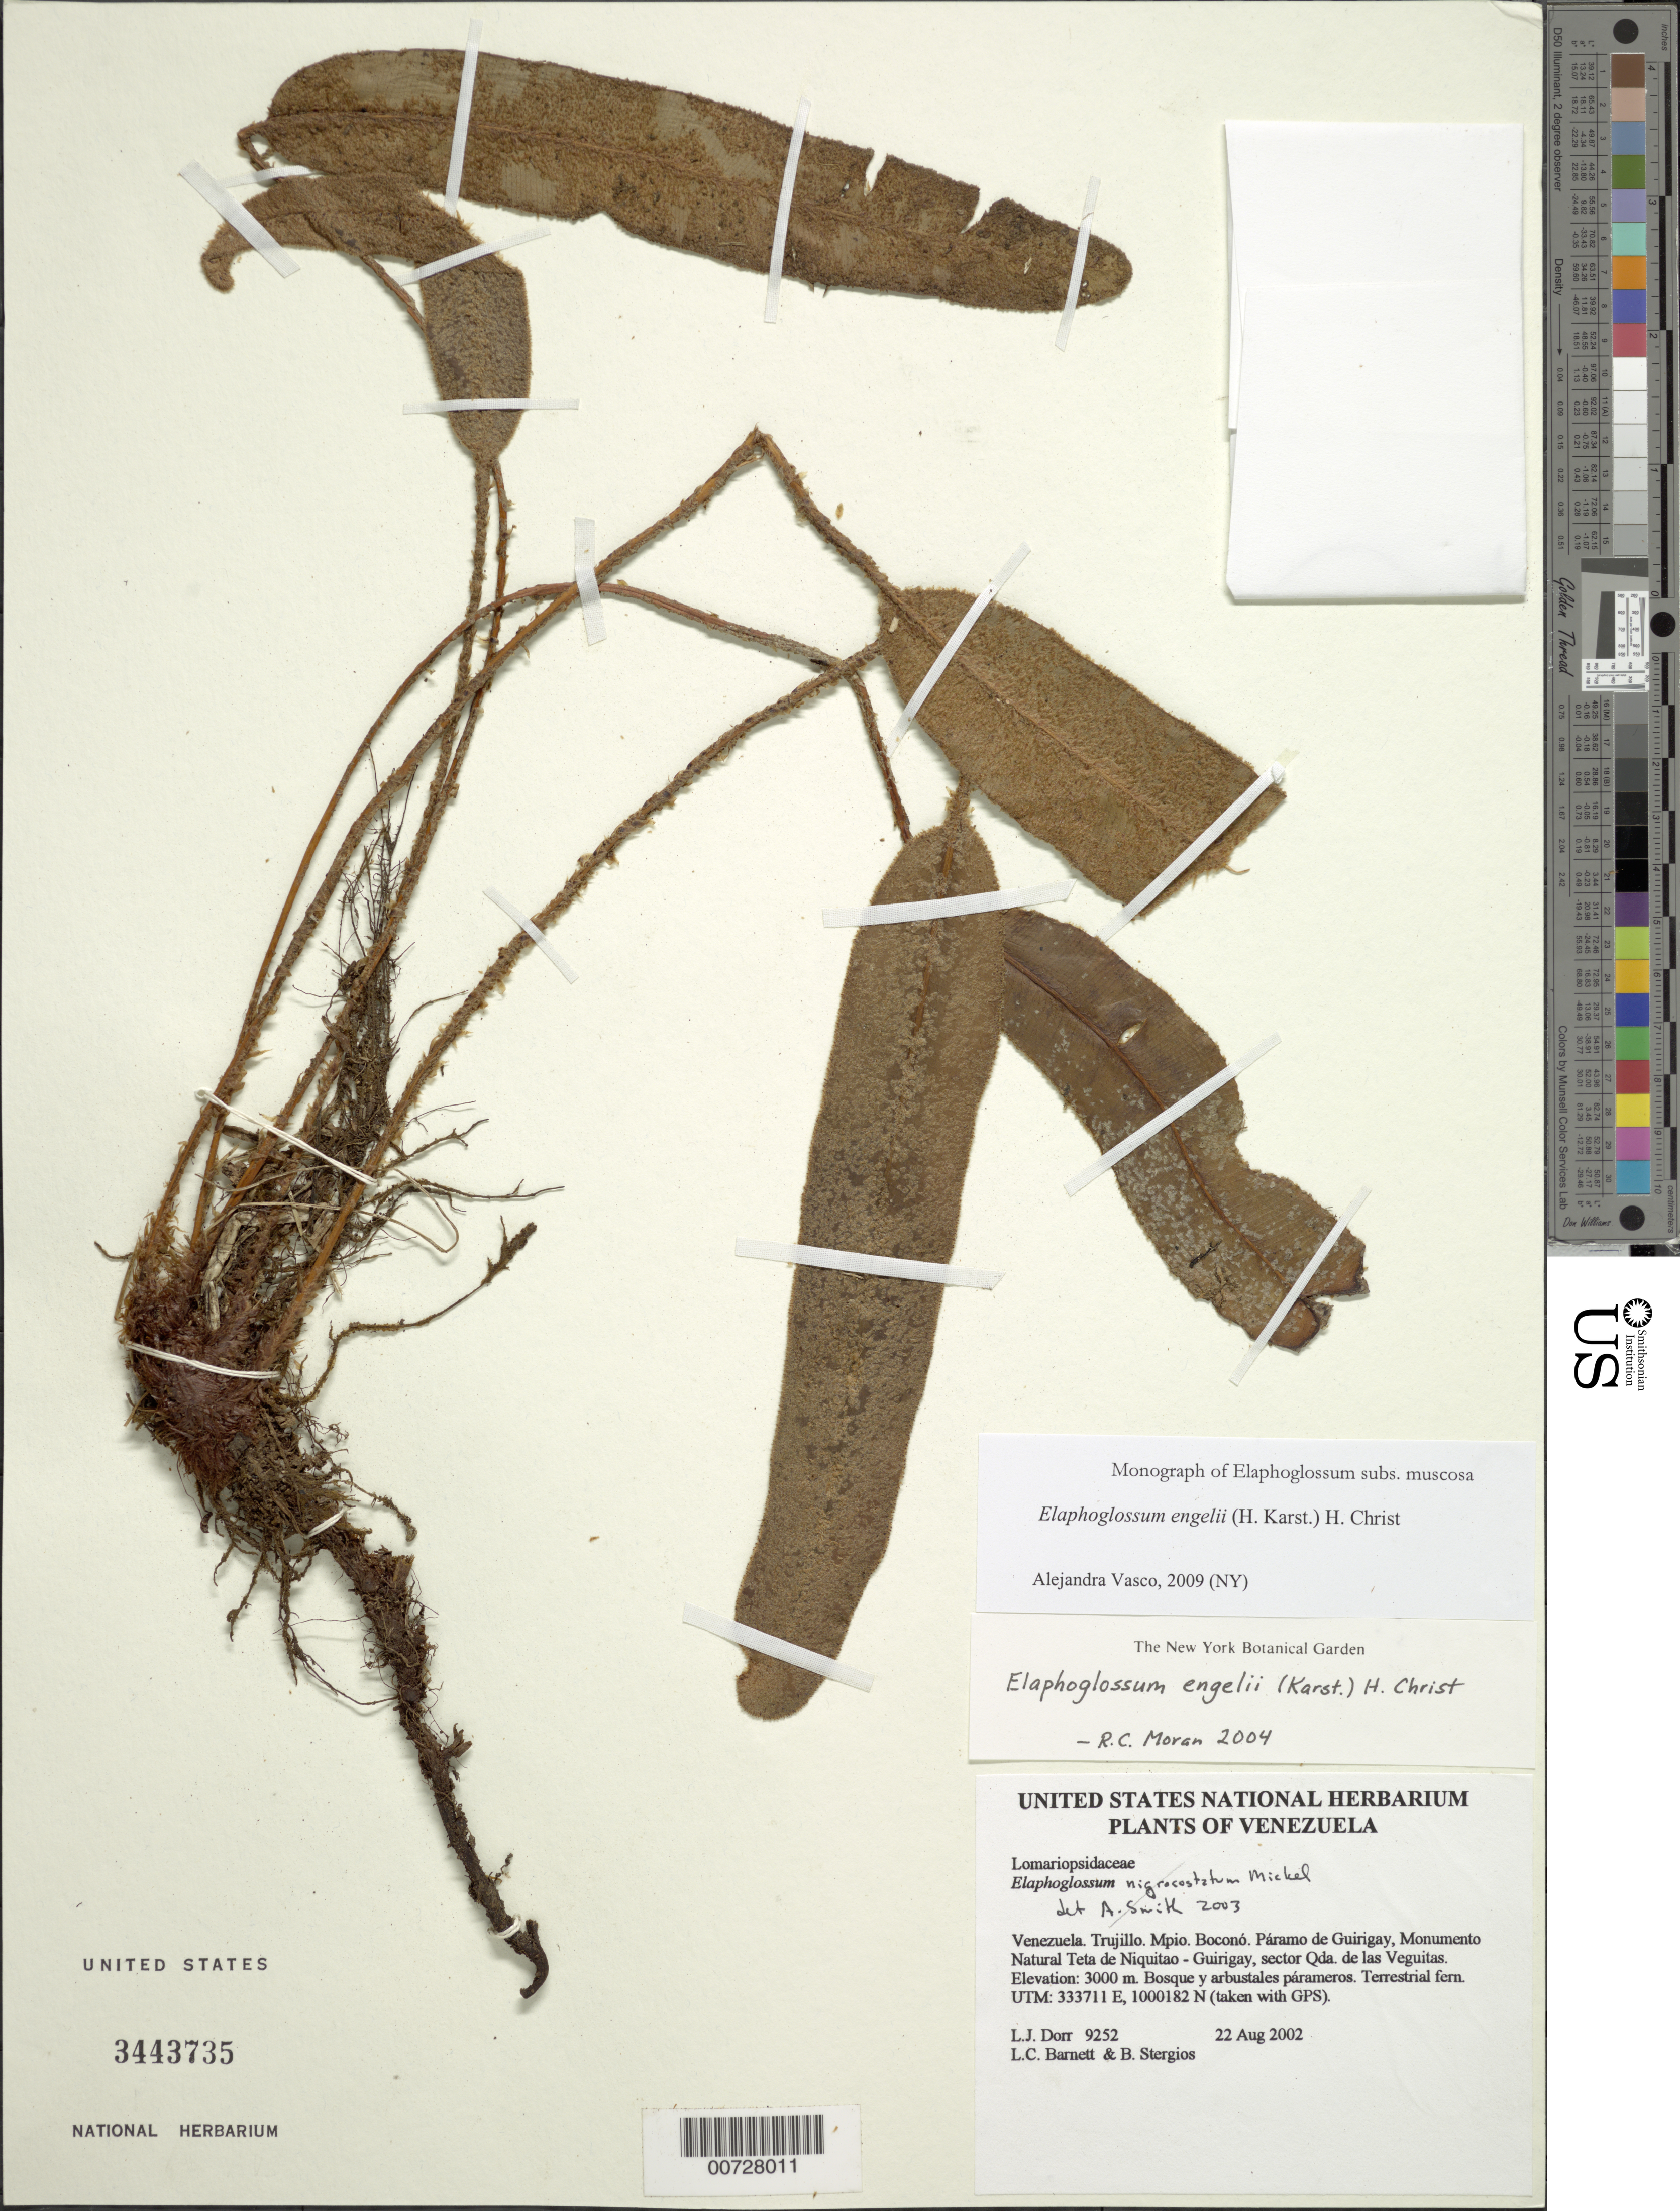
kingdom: Plantae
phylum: Tracheophyta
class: Polypodiopsida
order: Polypodiales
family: Dryopteridaceae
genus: Elaphoglossum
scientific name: Elaphoglossum engelii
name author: (H. Karst.) Christ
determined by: Moran, R. C.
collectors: L. J. Dorr, L. C. Barnett & B. G. Stergios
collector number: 9252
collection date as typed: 22 Aug 2002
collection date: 2002-08-22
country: Venezuela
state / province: Trujillo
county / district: Boconó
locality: Páramo de Guirigay, Monumento Natural Teta de Niquitao - Guirigay, sector Las Veguitas.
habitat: Bosque y arbustales párameros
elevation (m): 3000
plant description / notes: PORT, UC, US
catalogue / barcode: US 3443735